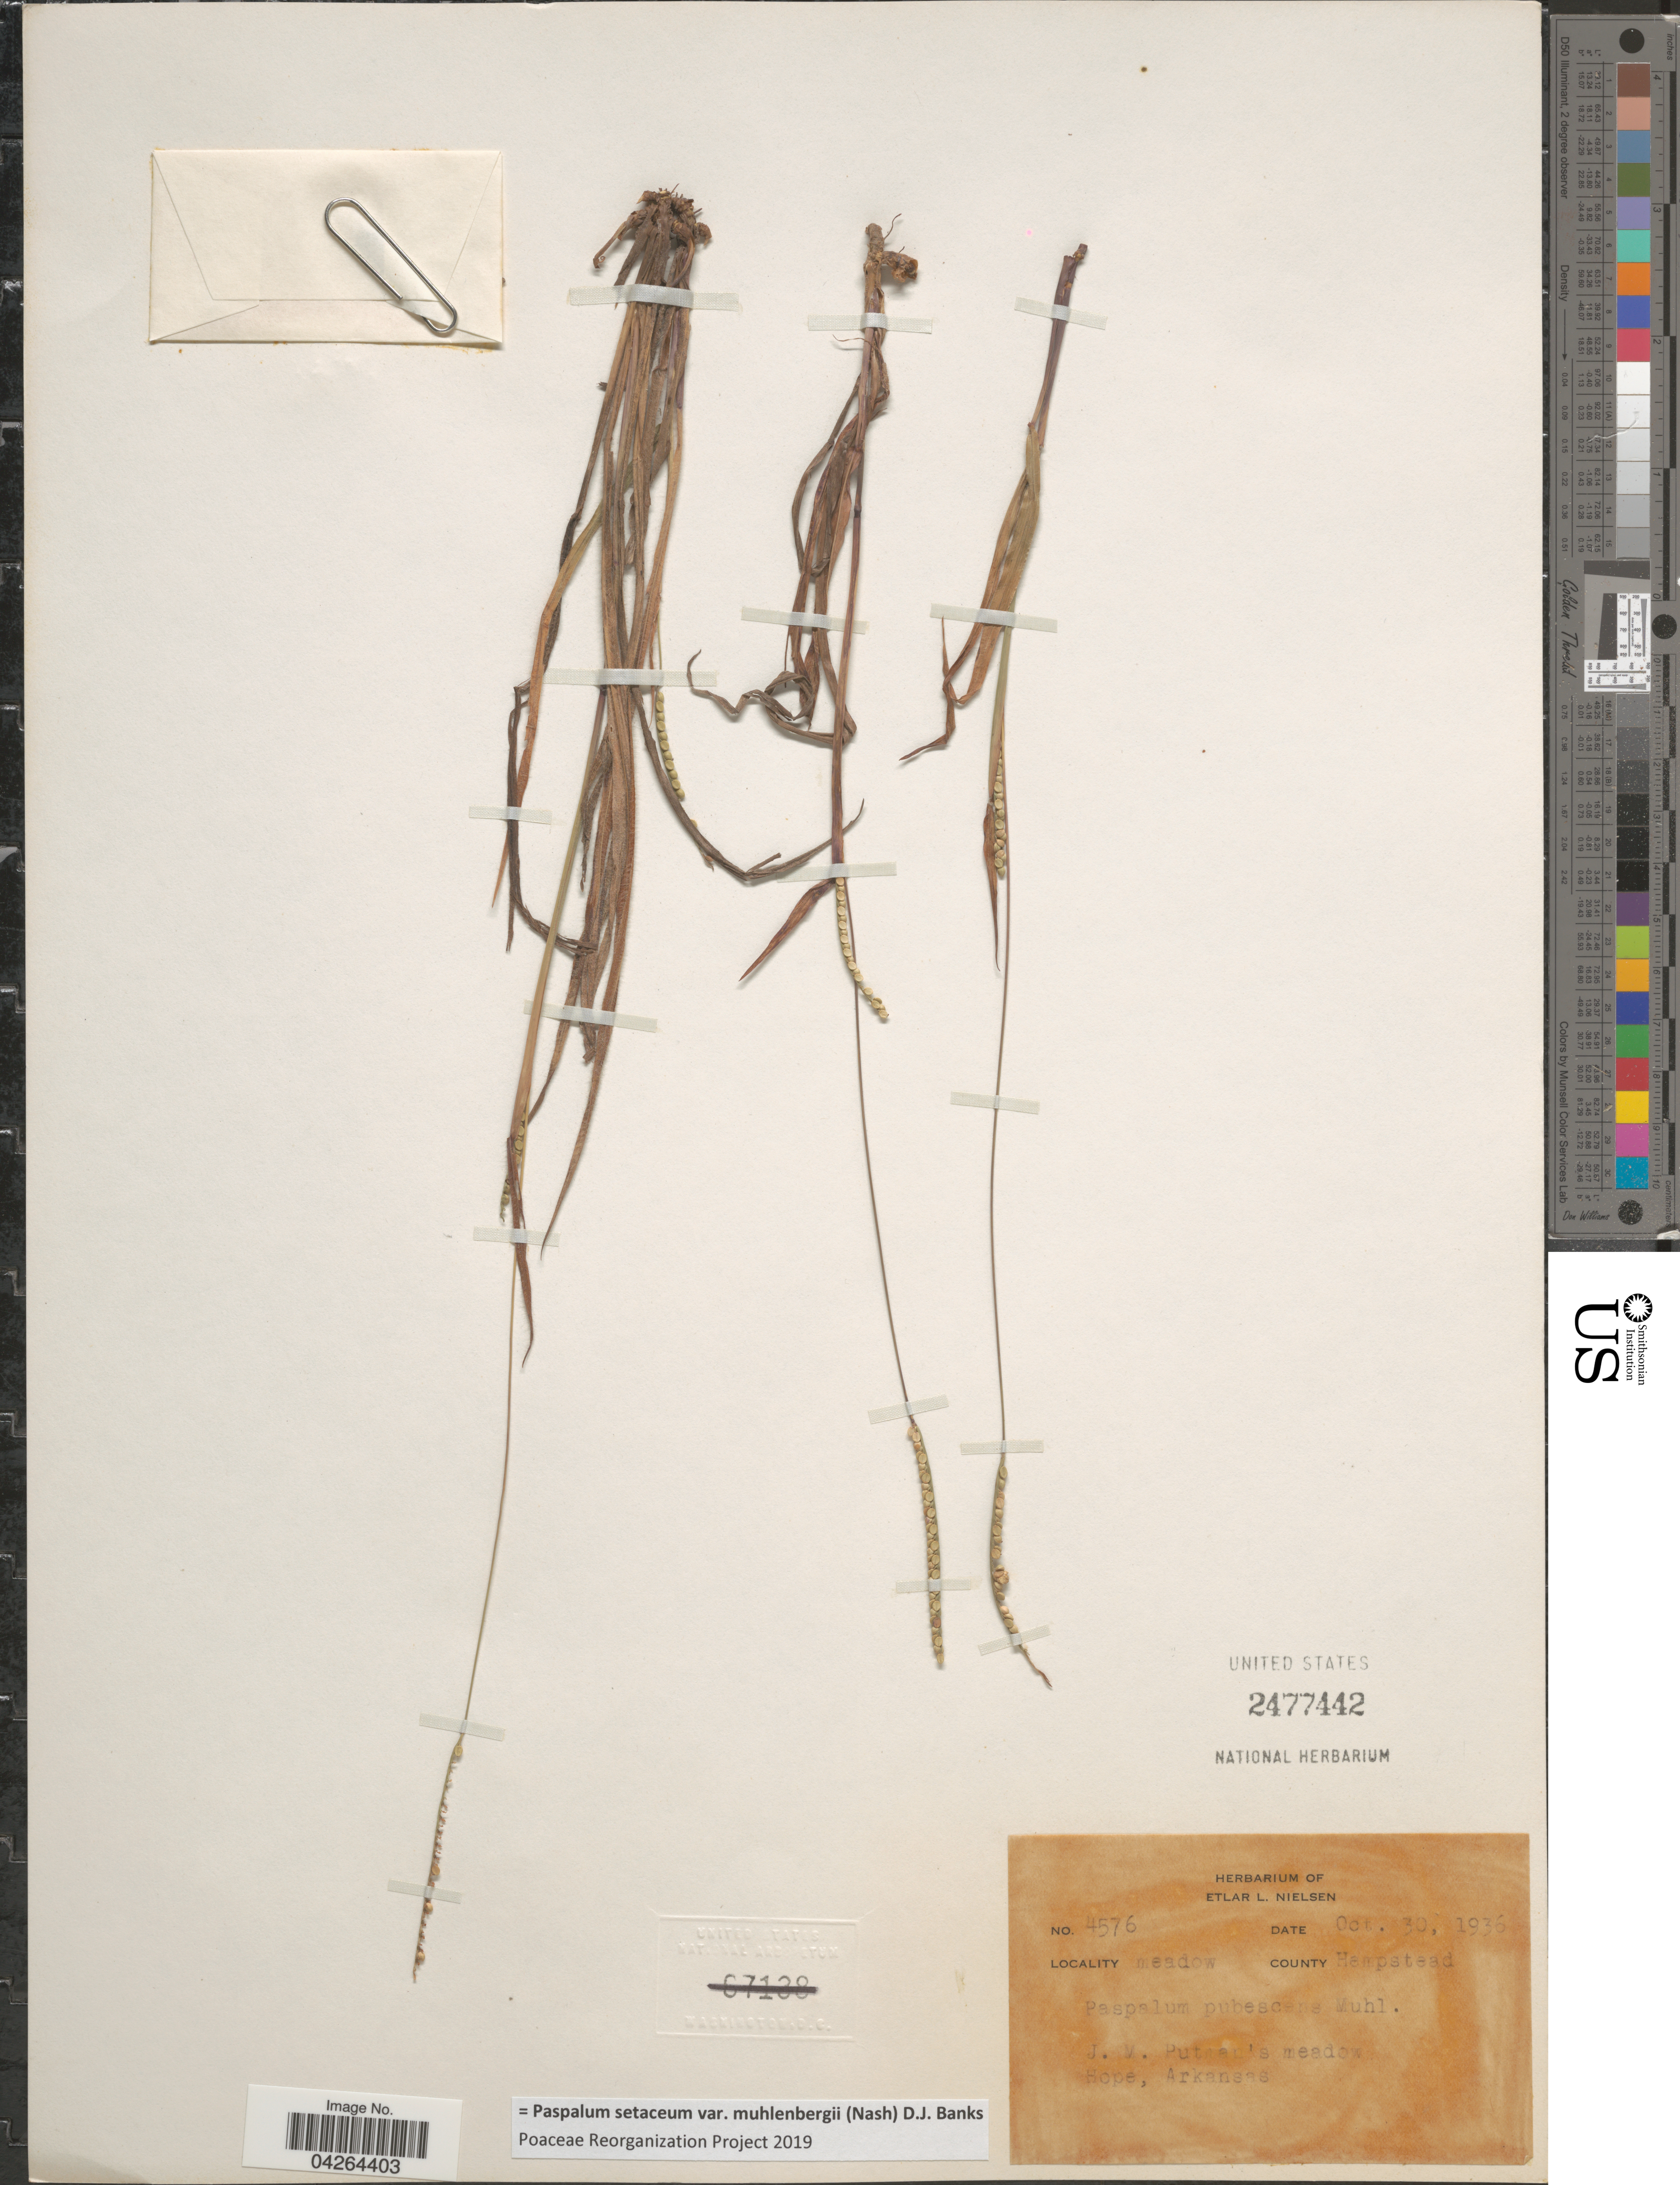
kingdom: Plantae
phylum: Tracheophyta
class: Liliopsida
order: Poales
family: Poaceae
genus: Paspalum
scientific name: Paspalum setaceum var. muhlenbergii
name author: (Nash) D.J. Banks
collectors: Ex herb. of Etlar L. Nielsen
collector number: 4576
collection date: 1936-10-30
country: United States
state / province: Arkansas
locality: Meadow. County Hempstead. J. M. Putnam's meadow. Hope.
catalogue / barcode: US 2477442